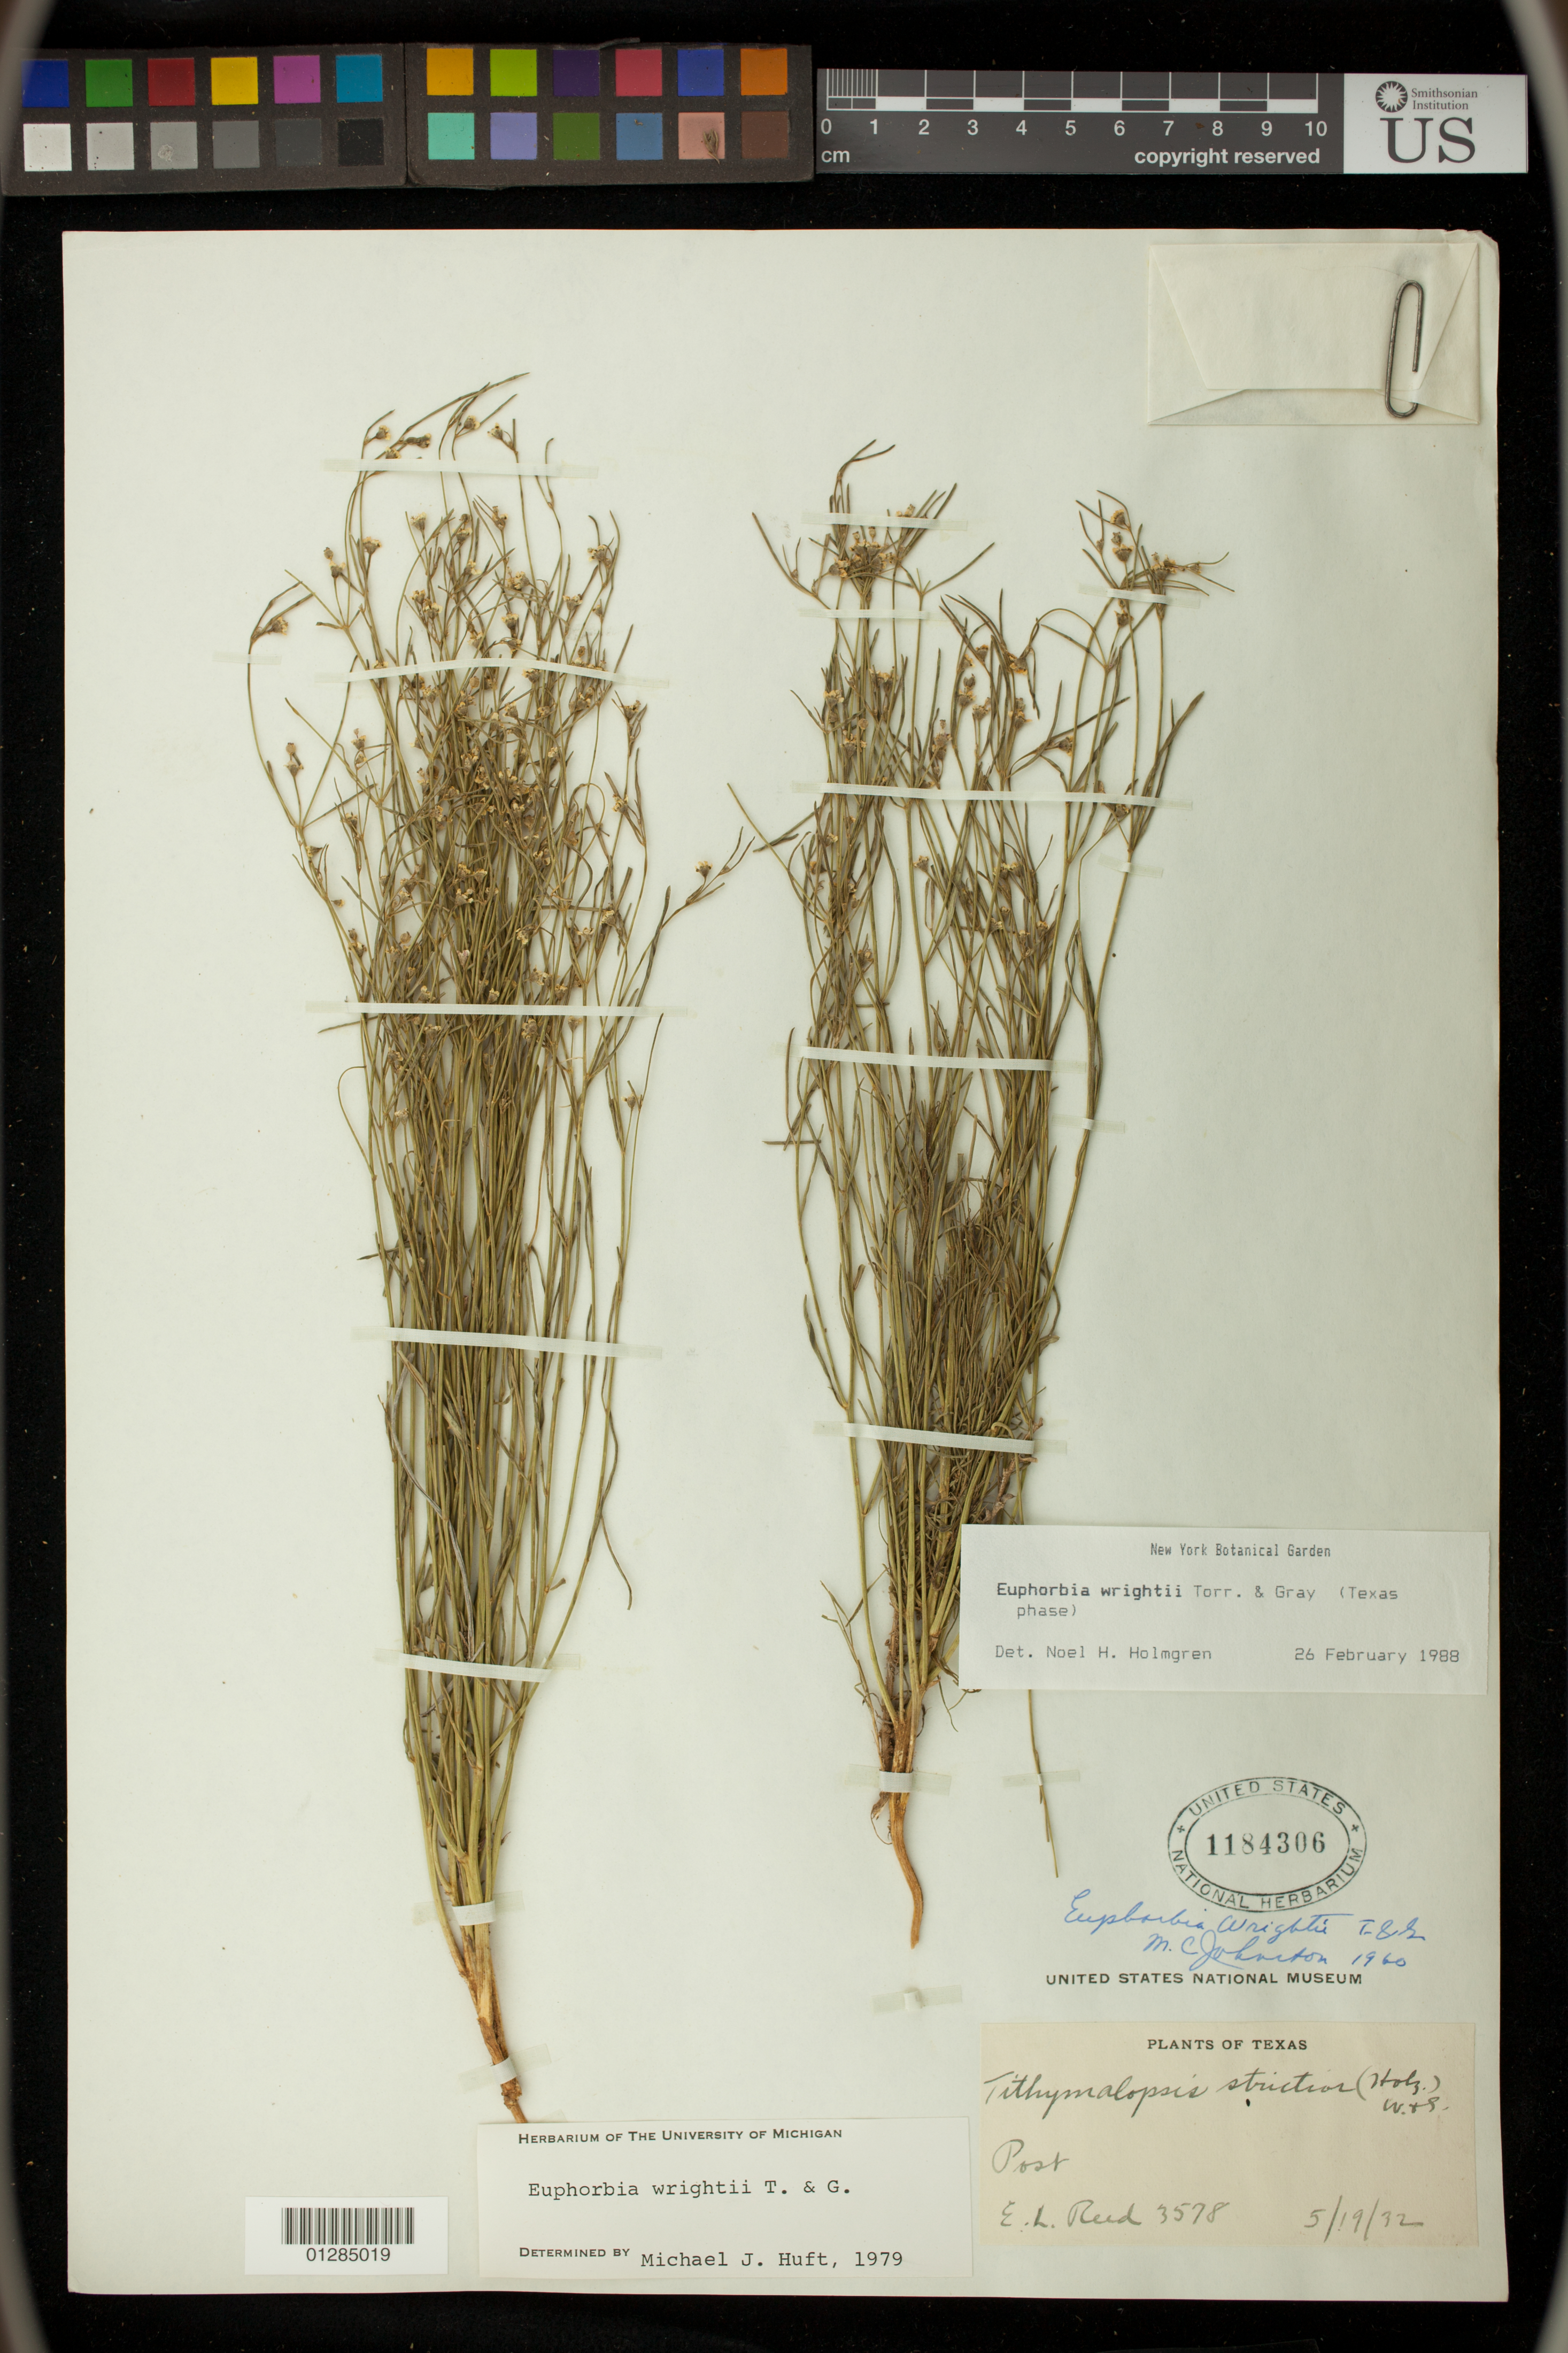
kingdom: Plantae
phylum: Tracheophyta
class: Magnoliopsida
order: Malpighiales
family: Euphorbiaceae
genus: Euphorbia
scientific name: Euphorbia wrightii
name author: Torr. & A. Gray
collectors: E. Reed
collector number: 3578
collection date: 1932-05-19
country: United States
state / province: Texas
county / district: Garza County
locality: Post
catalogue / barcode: US 1184306